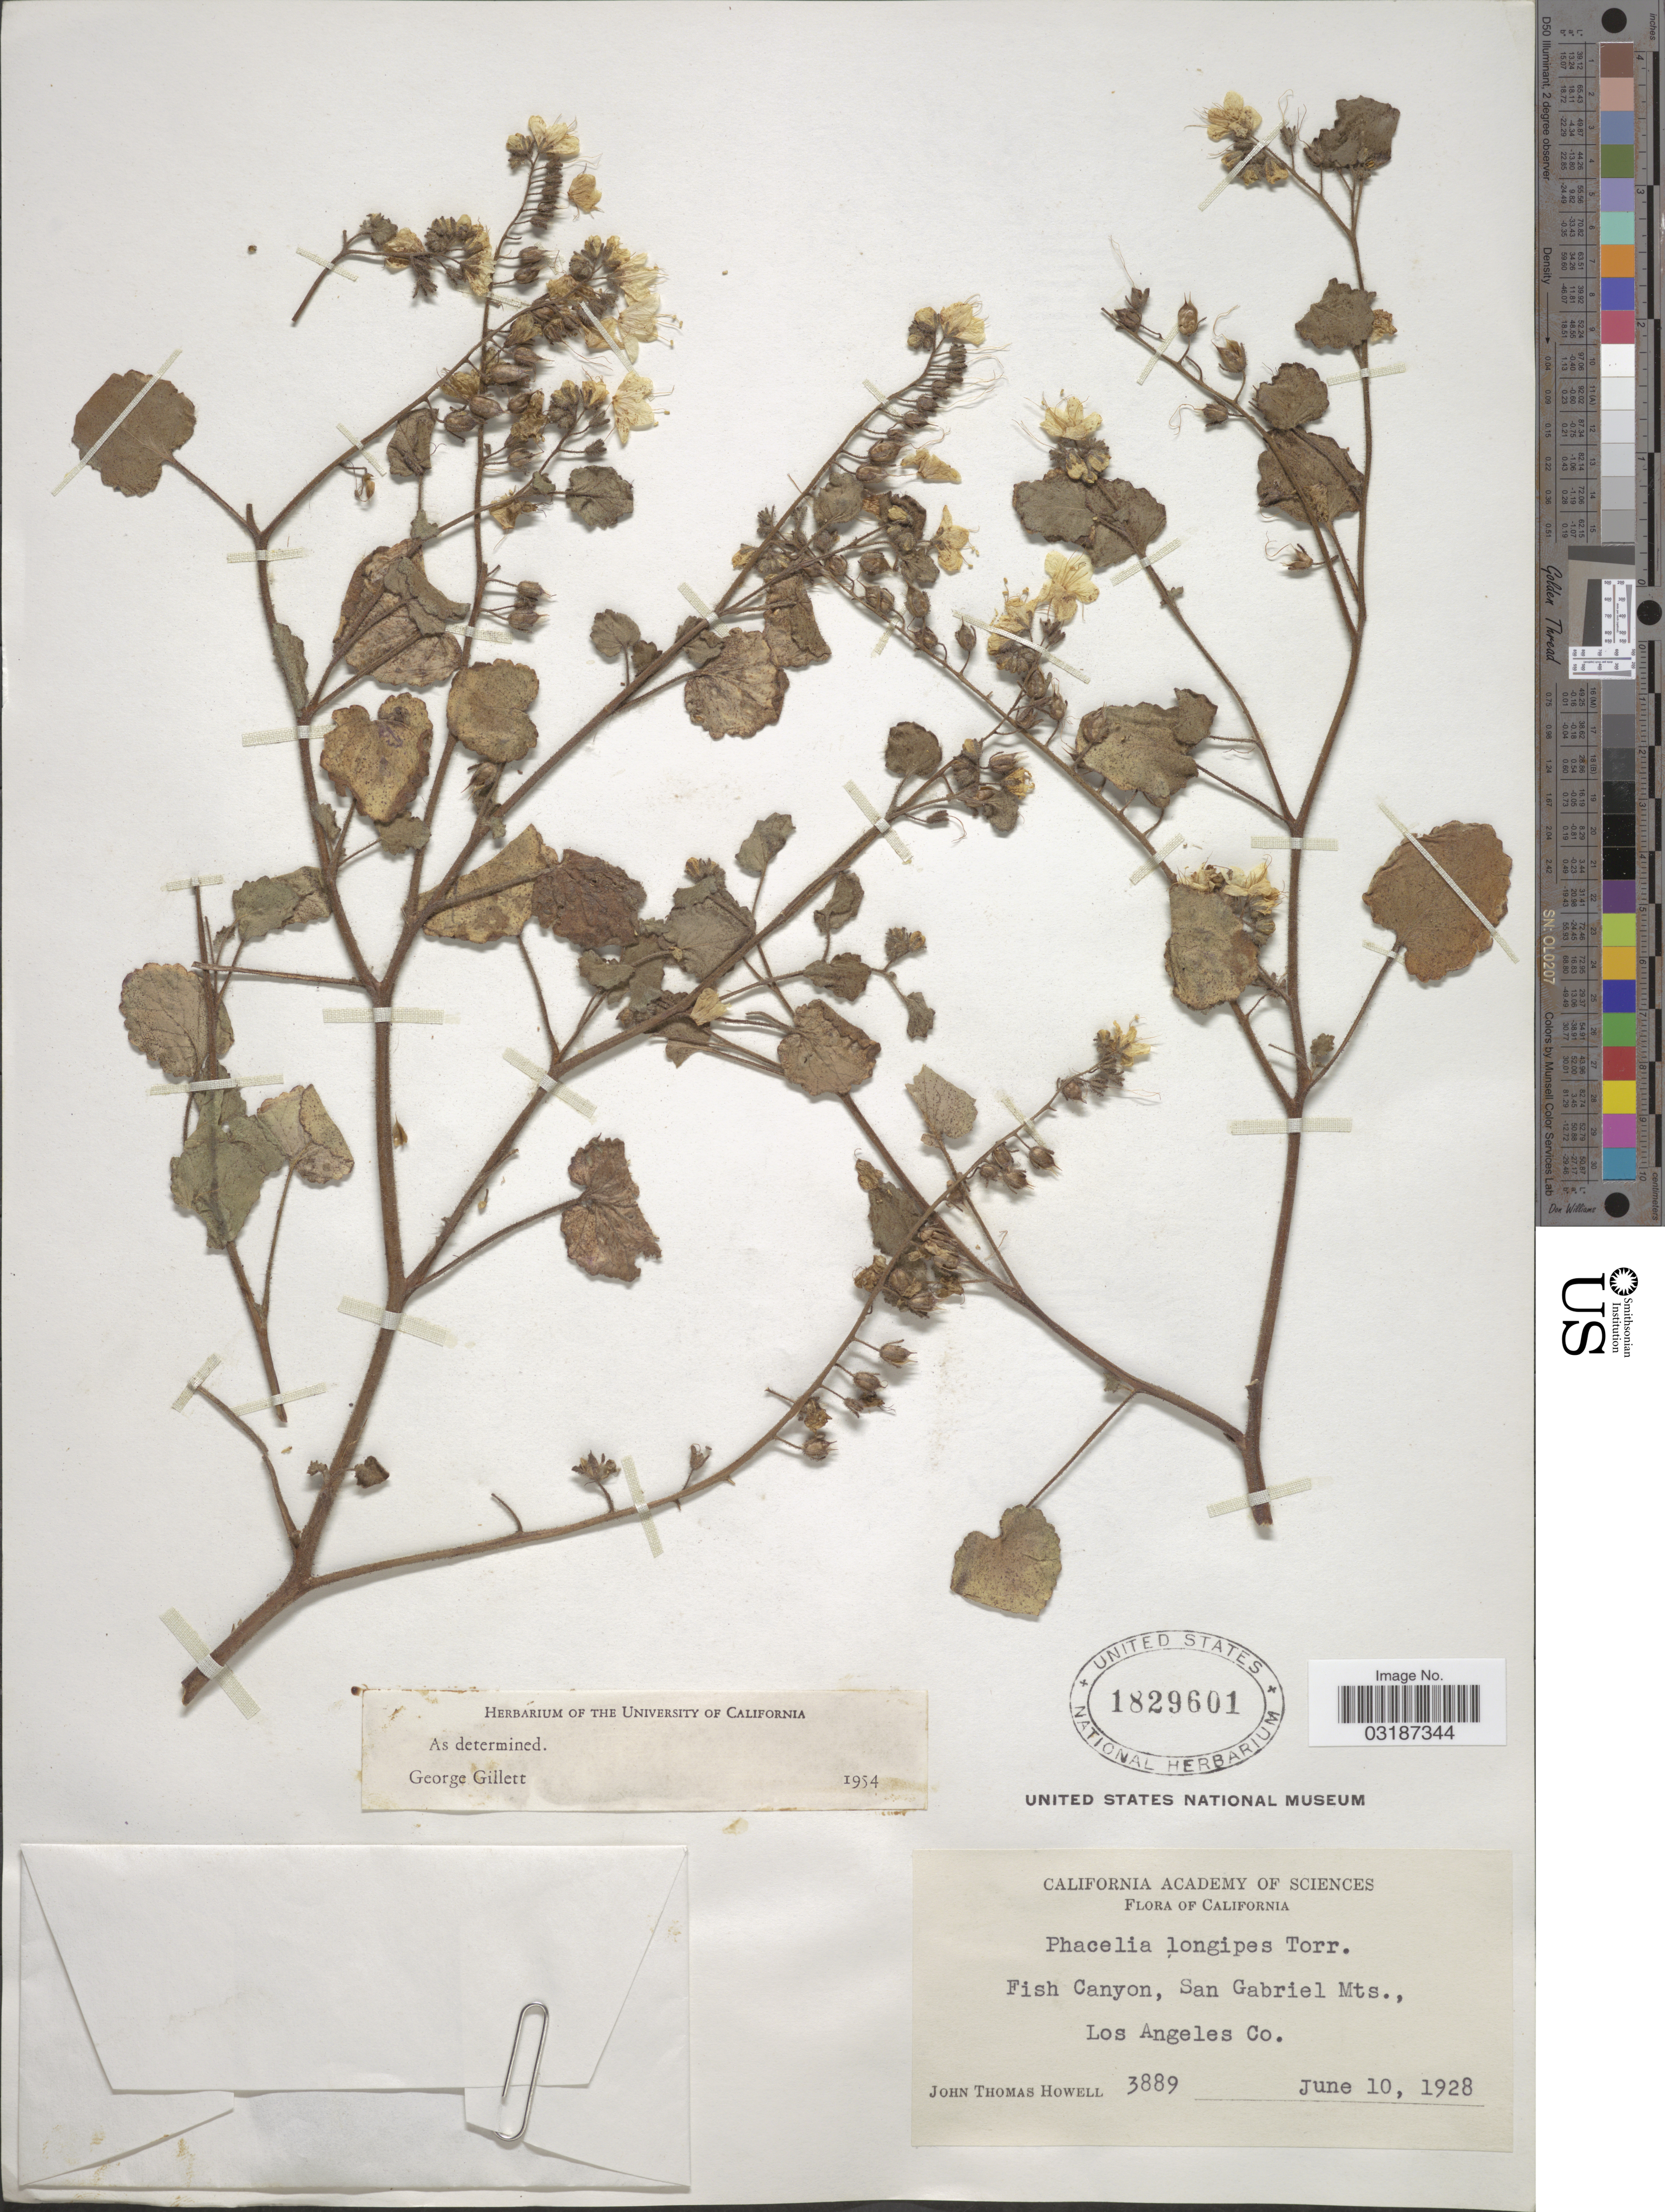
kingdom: Plantae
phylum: Tracheophyta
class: Magnoliopsida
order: Boraginales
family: Hydrophyllaceae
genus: Phacelia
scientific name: Phacelia longipes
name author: Torr. ex A. Gray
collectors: J. T. Howell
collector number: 3889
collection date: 1928-06-10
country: United States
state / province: California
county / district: Los Angeles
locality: Fish Canyon, San Gabriel Mts., Los Angeles Co.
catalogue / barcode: US 1829601